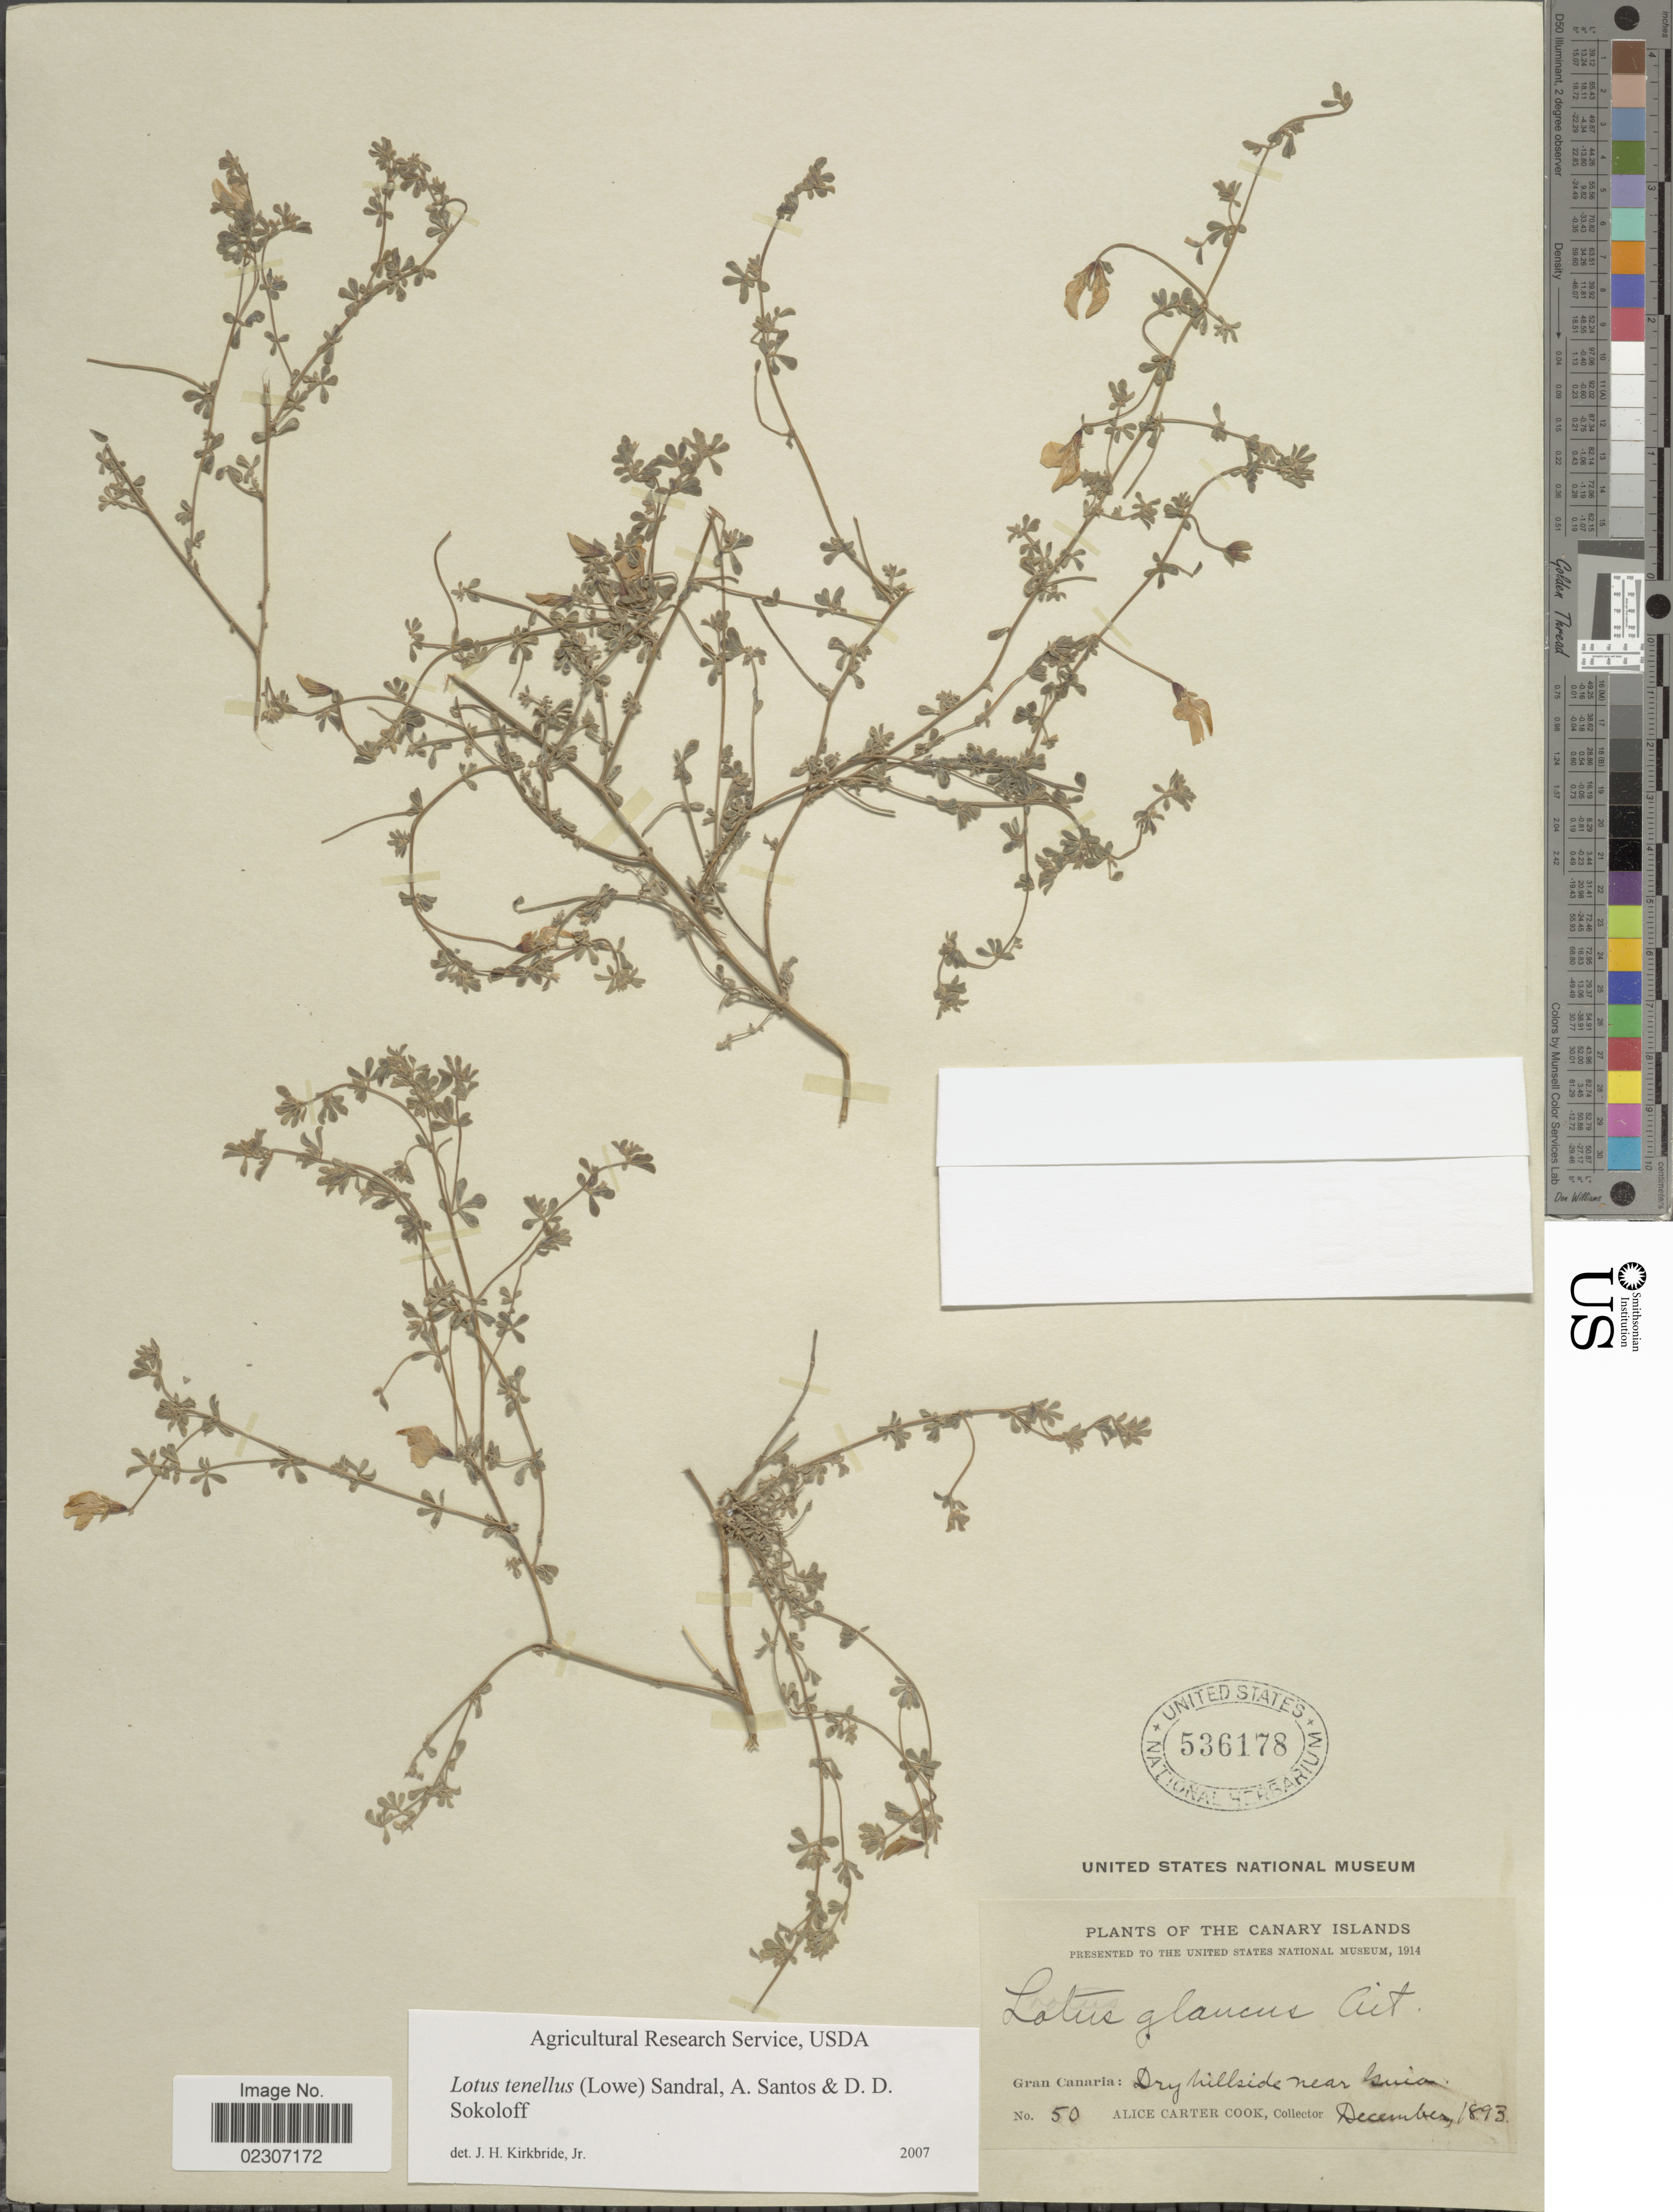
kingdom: Plantae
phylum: Tracheophyta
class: Magnoliopsida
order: Fabales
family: Fabaceae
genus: Lotus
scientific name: Lotus tenellus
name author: (Lowe) Sandral et al.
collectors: Alice C. Cook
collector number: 50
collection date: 1893-12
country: Spain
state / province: Canarias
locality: Canary Islands. Gran Canaria: Dry hillside near Guia.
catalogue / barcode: US 536178